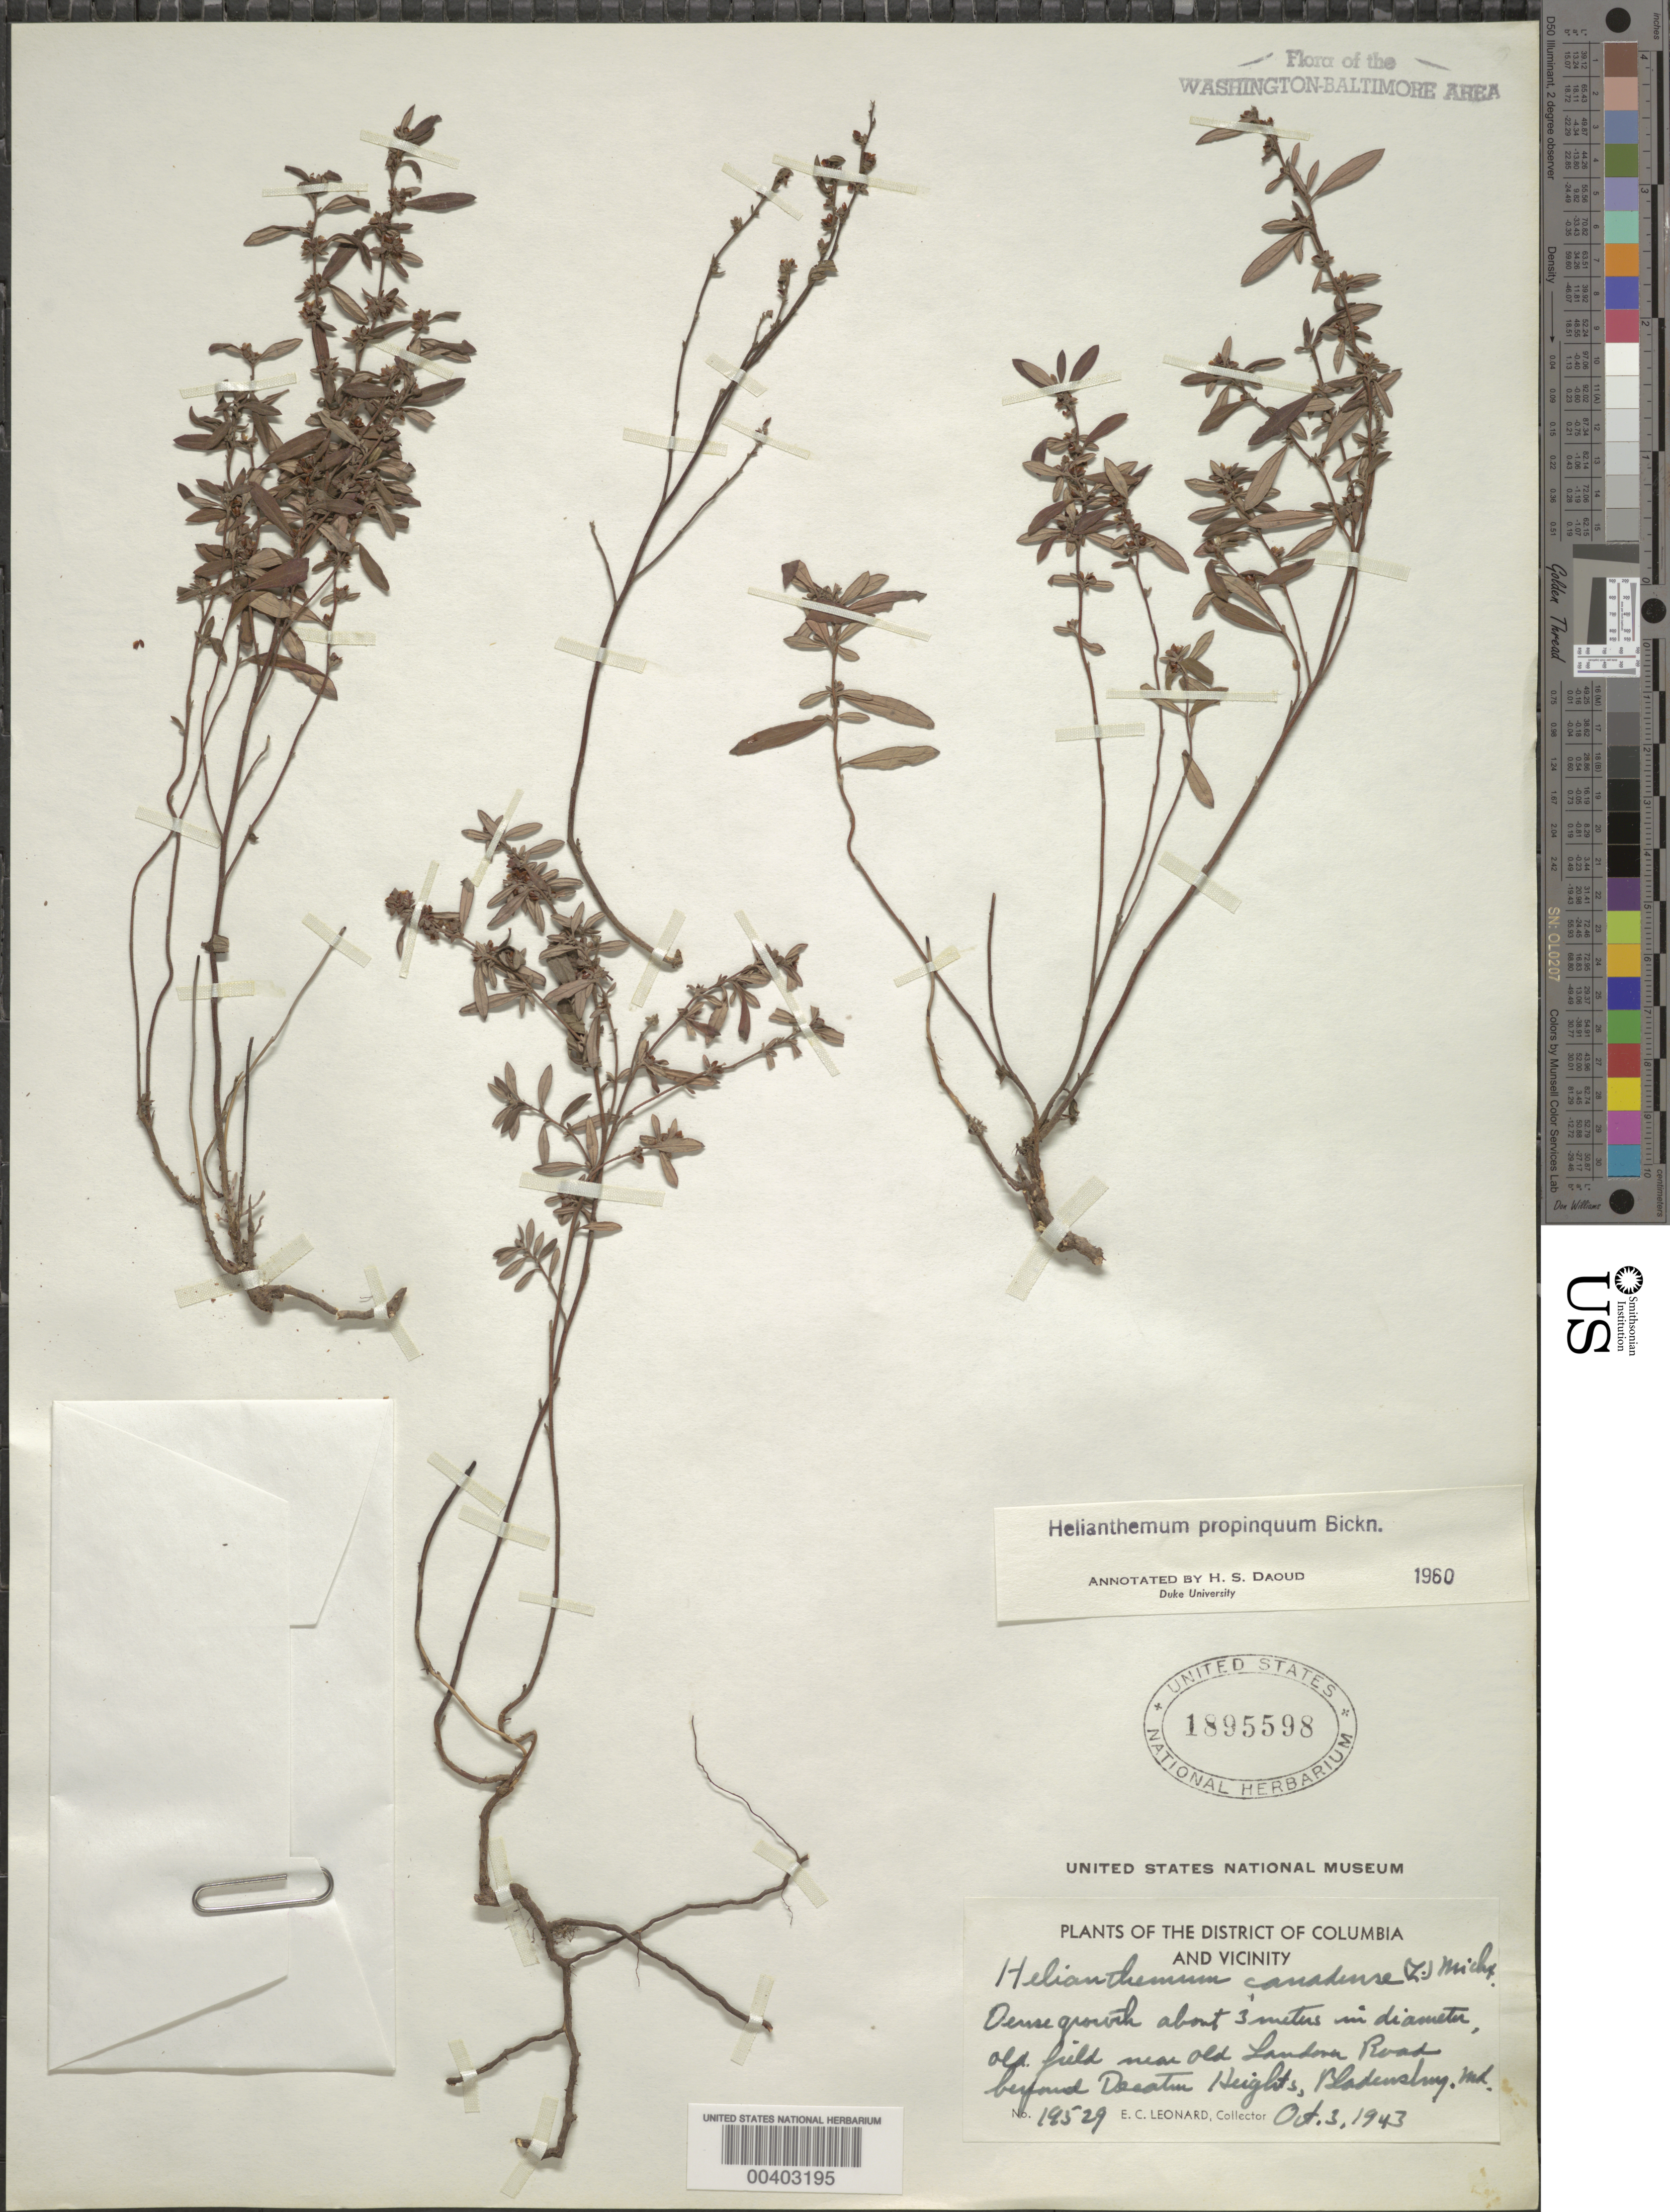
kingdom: Plantae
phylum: Tracheophyta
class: Magnoliopsida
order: Malvales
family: Cistaceae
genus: Crocanthemum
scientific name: Crocanthemum propinquum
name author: (E.P. Bicknell) E.P. Bicknell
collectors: E. C. Leonard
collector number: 19529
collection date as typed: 03 Oct 1943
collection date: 1943-10-03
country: United States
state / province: Maryland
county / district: Prince George's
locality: Landover Road, beyond Decatur Heights, Bladensburg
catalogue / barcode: US 1895598